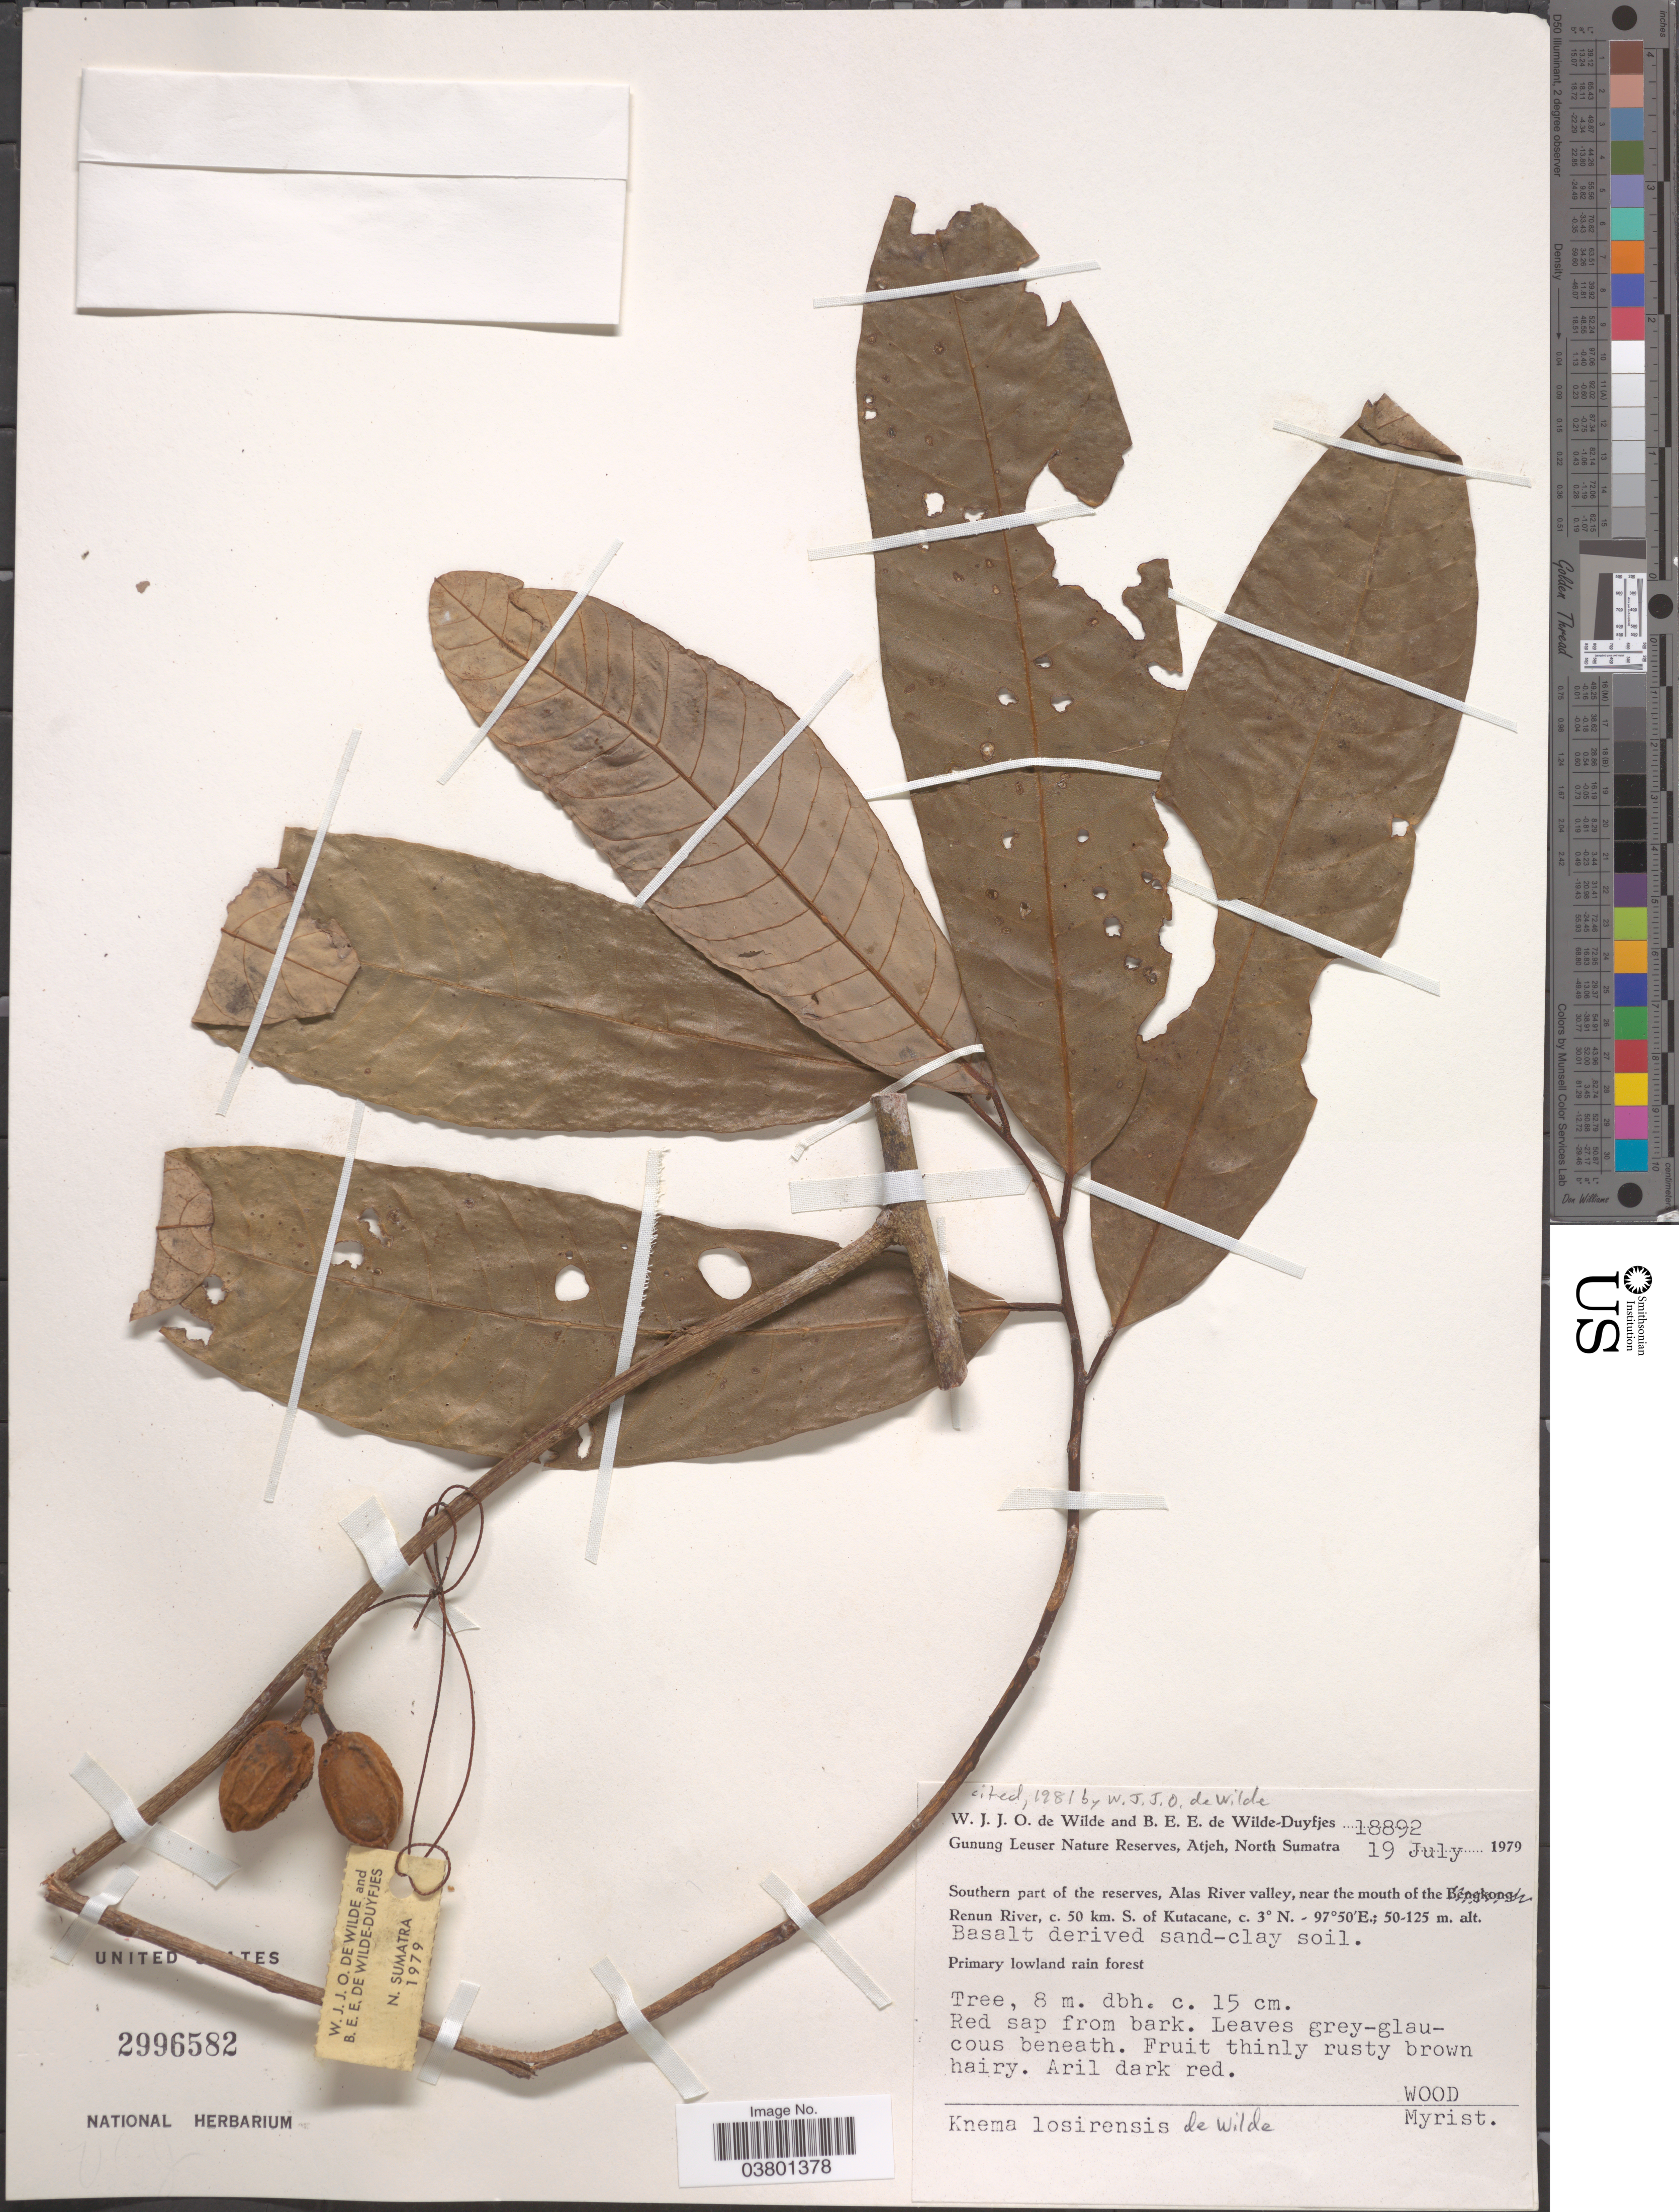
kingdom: Plantae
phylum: Tracheophyta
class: Magnoliopsida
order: Magnoliales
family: Myristicaceae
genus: Knema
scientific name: Knema losirensis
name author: W.J. de Wilde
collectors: W. J. de Wilde & B. E. de Wilde-Duyfjes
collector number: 18892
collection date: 1979-07-19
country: Indonesia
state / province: Sumatra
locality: Gunung Leuser Nature Reserves, Atjeh, North Sumatra. Southern part of the reserves, Alas River valley, near the mouth of the Renun River, c. 50 km. S. of Kutacane.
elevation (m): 50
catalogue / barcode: US 2996582